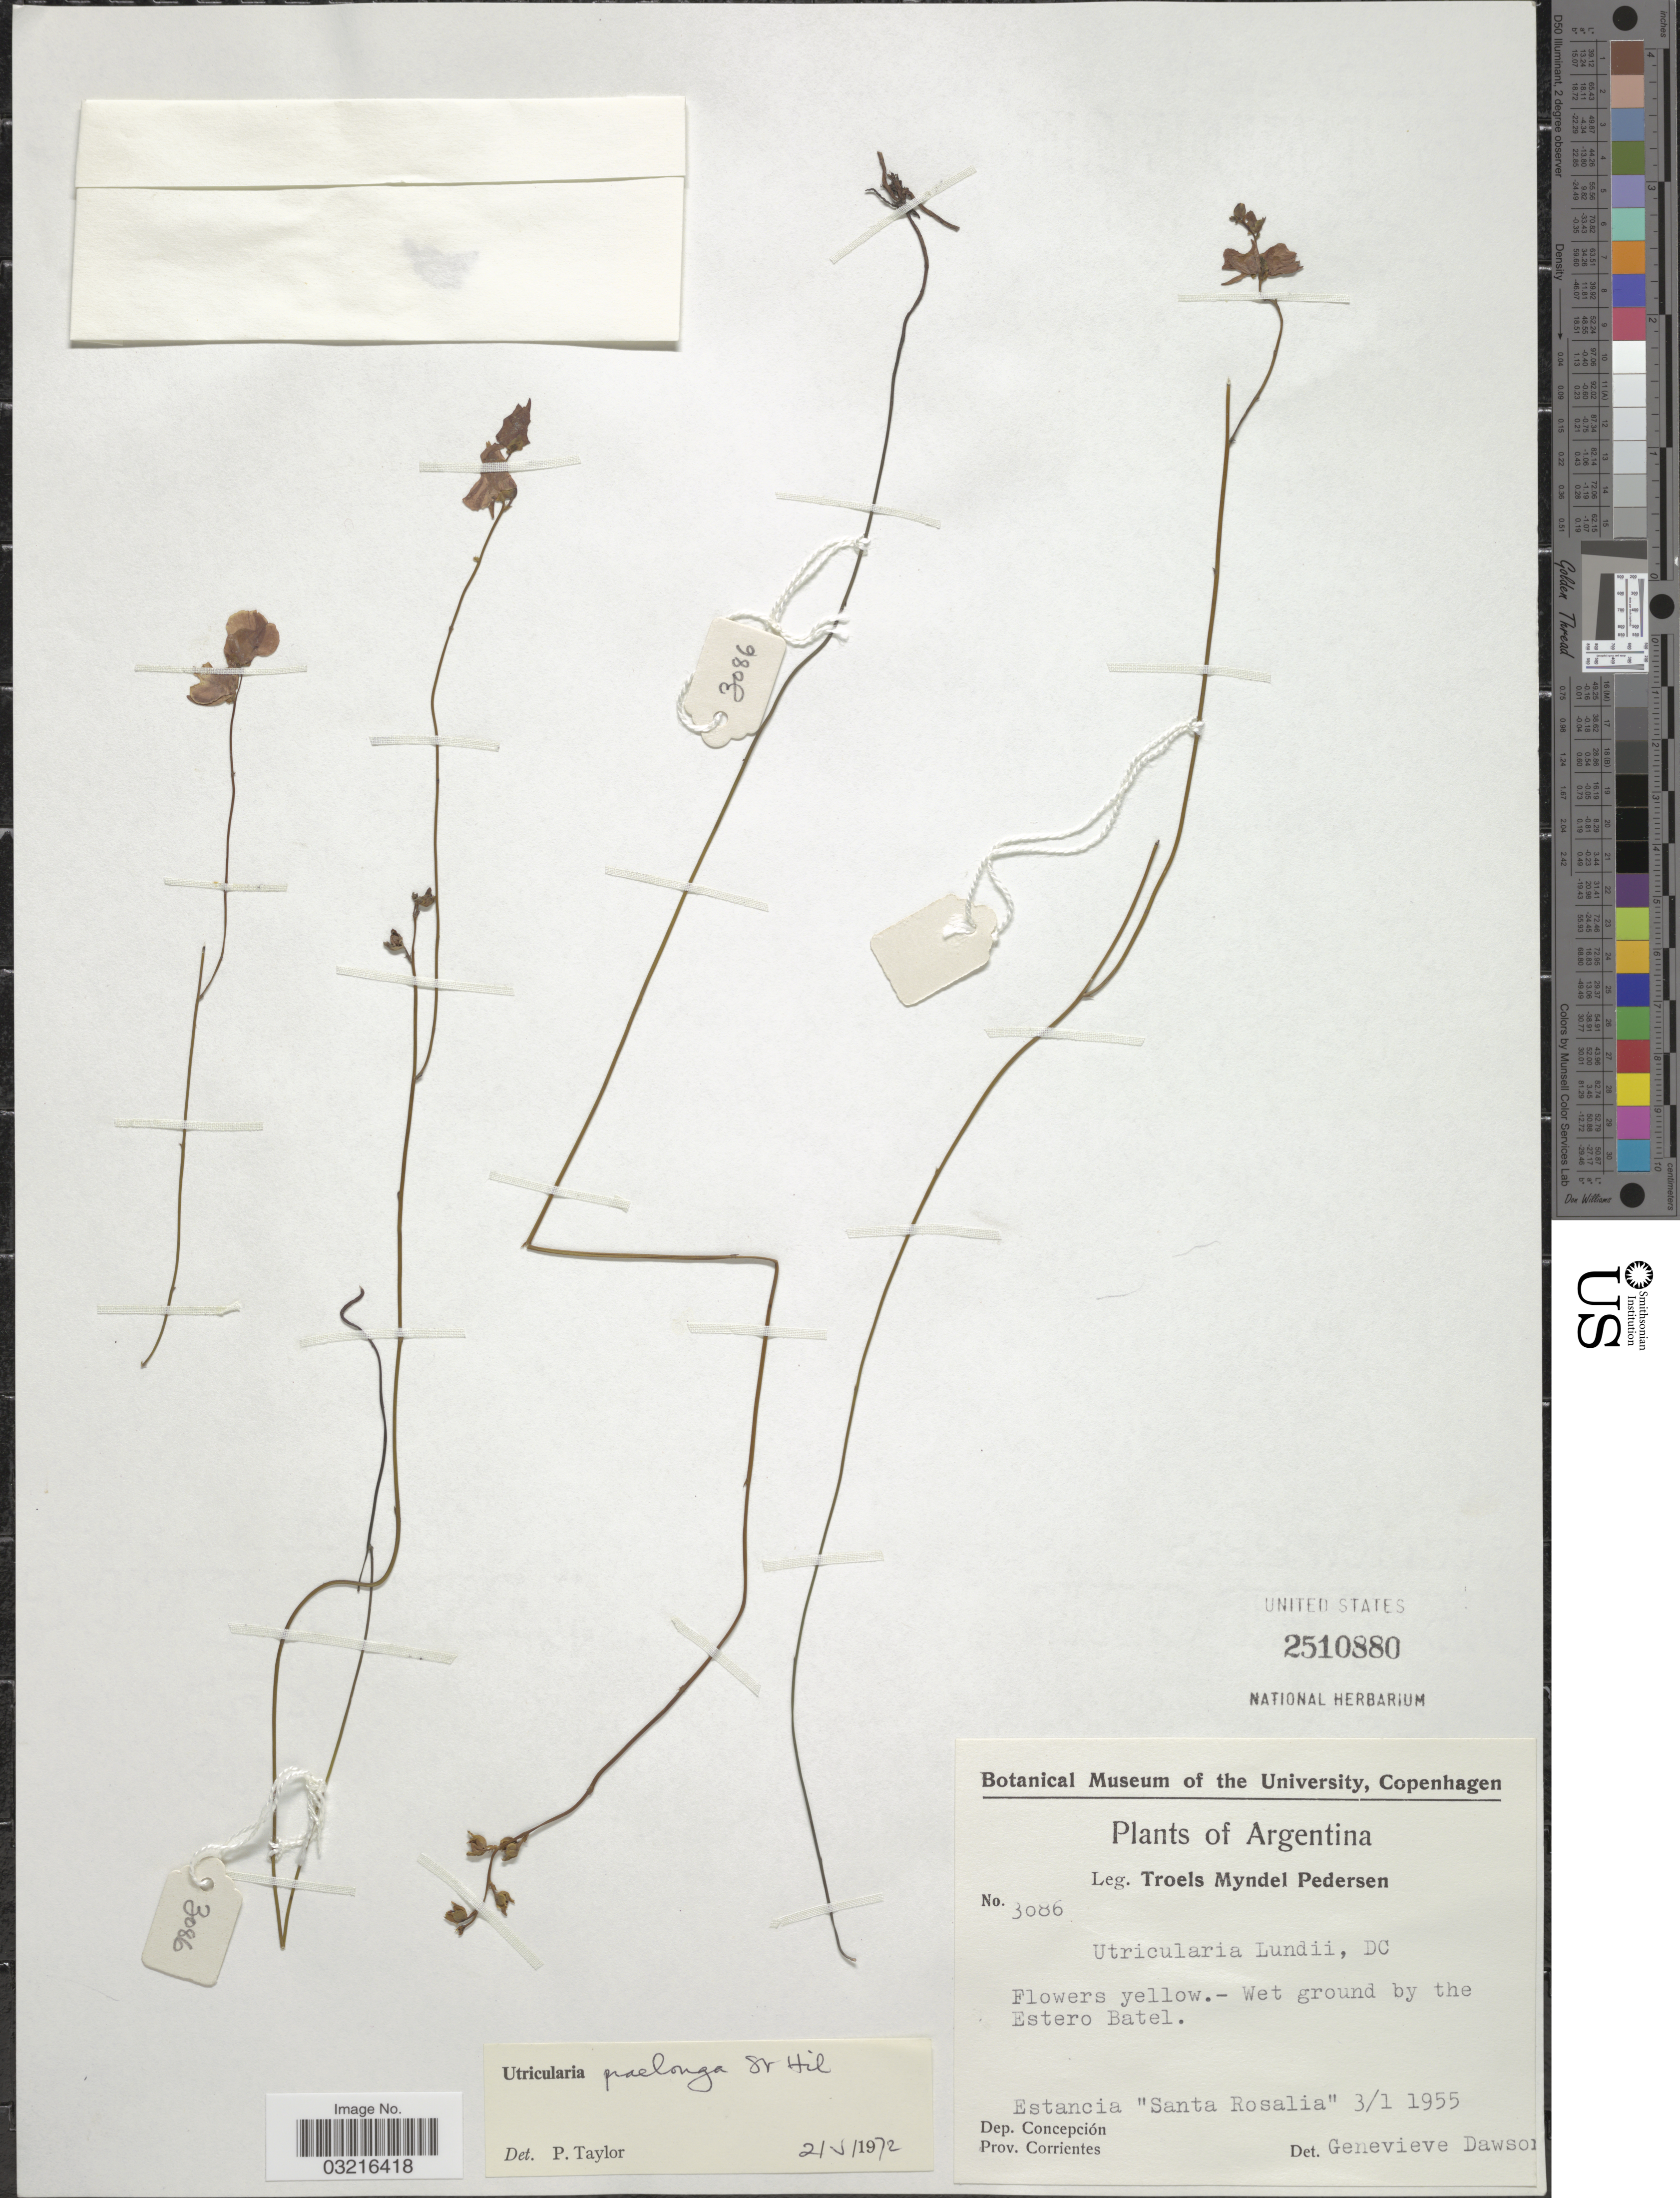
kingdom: Plantae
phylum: Tracheophyta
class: Magnoliopsida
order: Lamiales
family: Lentibulariaceae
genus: Utricularia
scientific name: Utricularia praelonga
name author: A. St.-Hil. & Girard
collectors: T. Pederson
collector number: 3086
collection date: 1955-01-03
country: Argentina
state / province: Corrientes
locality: Wet ground by the Estero Batel. Estancia "Santa Rosalia", Dep. Concepción.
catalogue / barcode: US 2510880